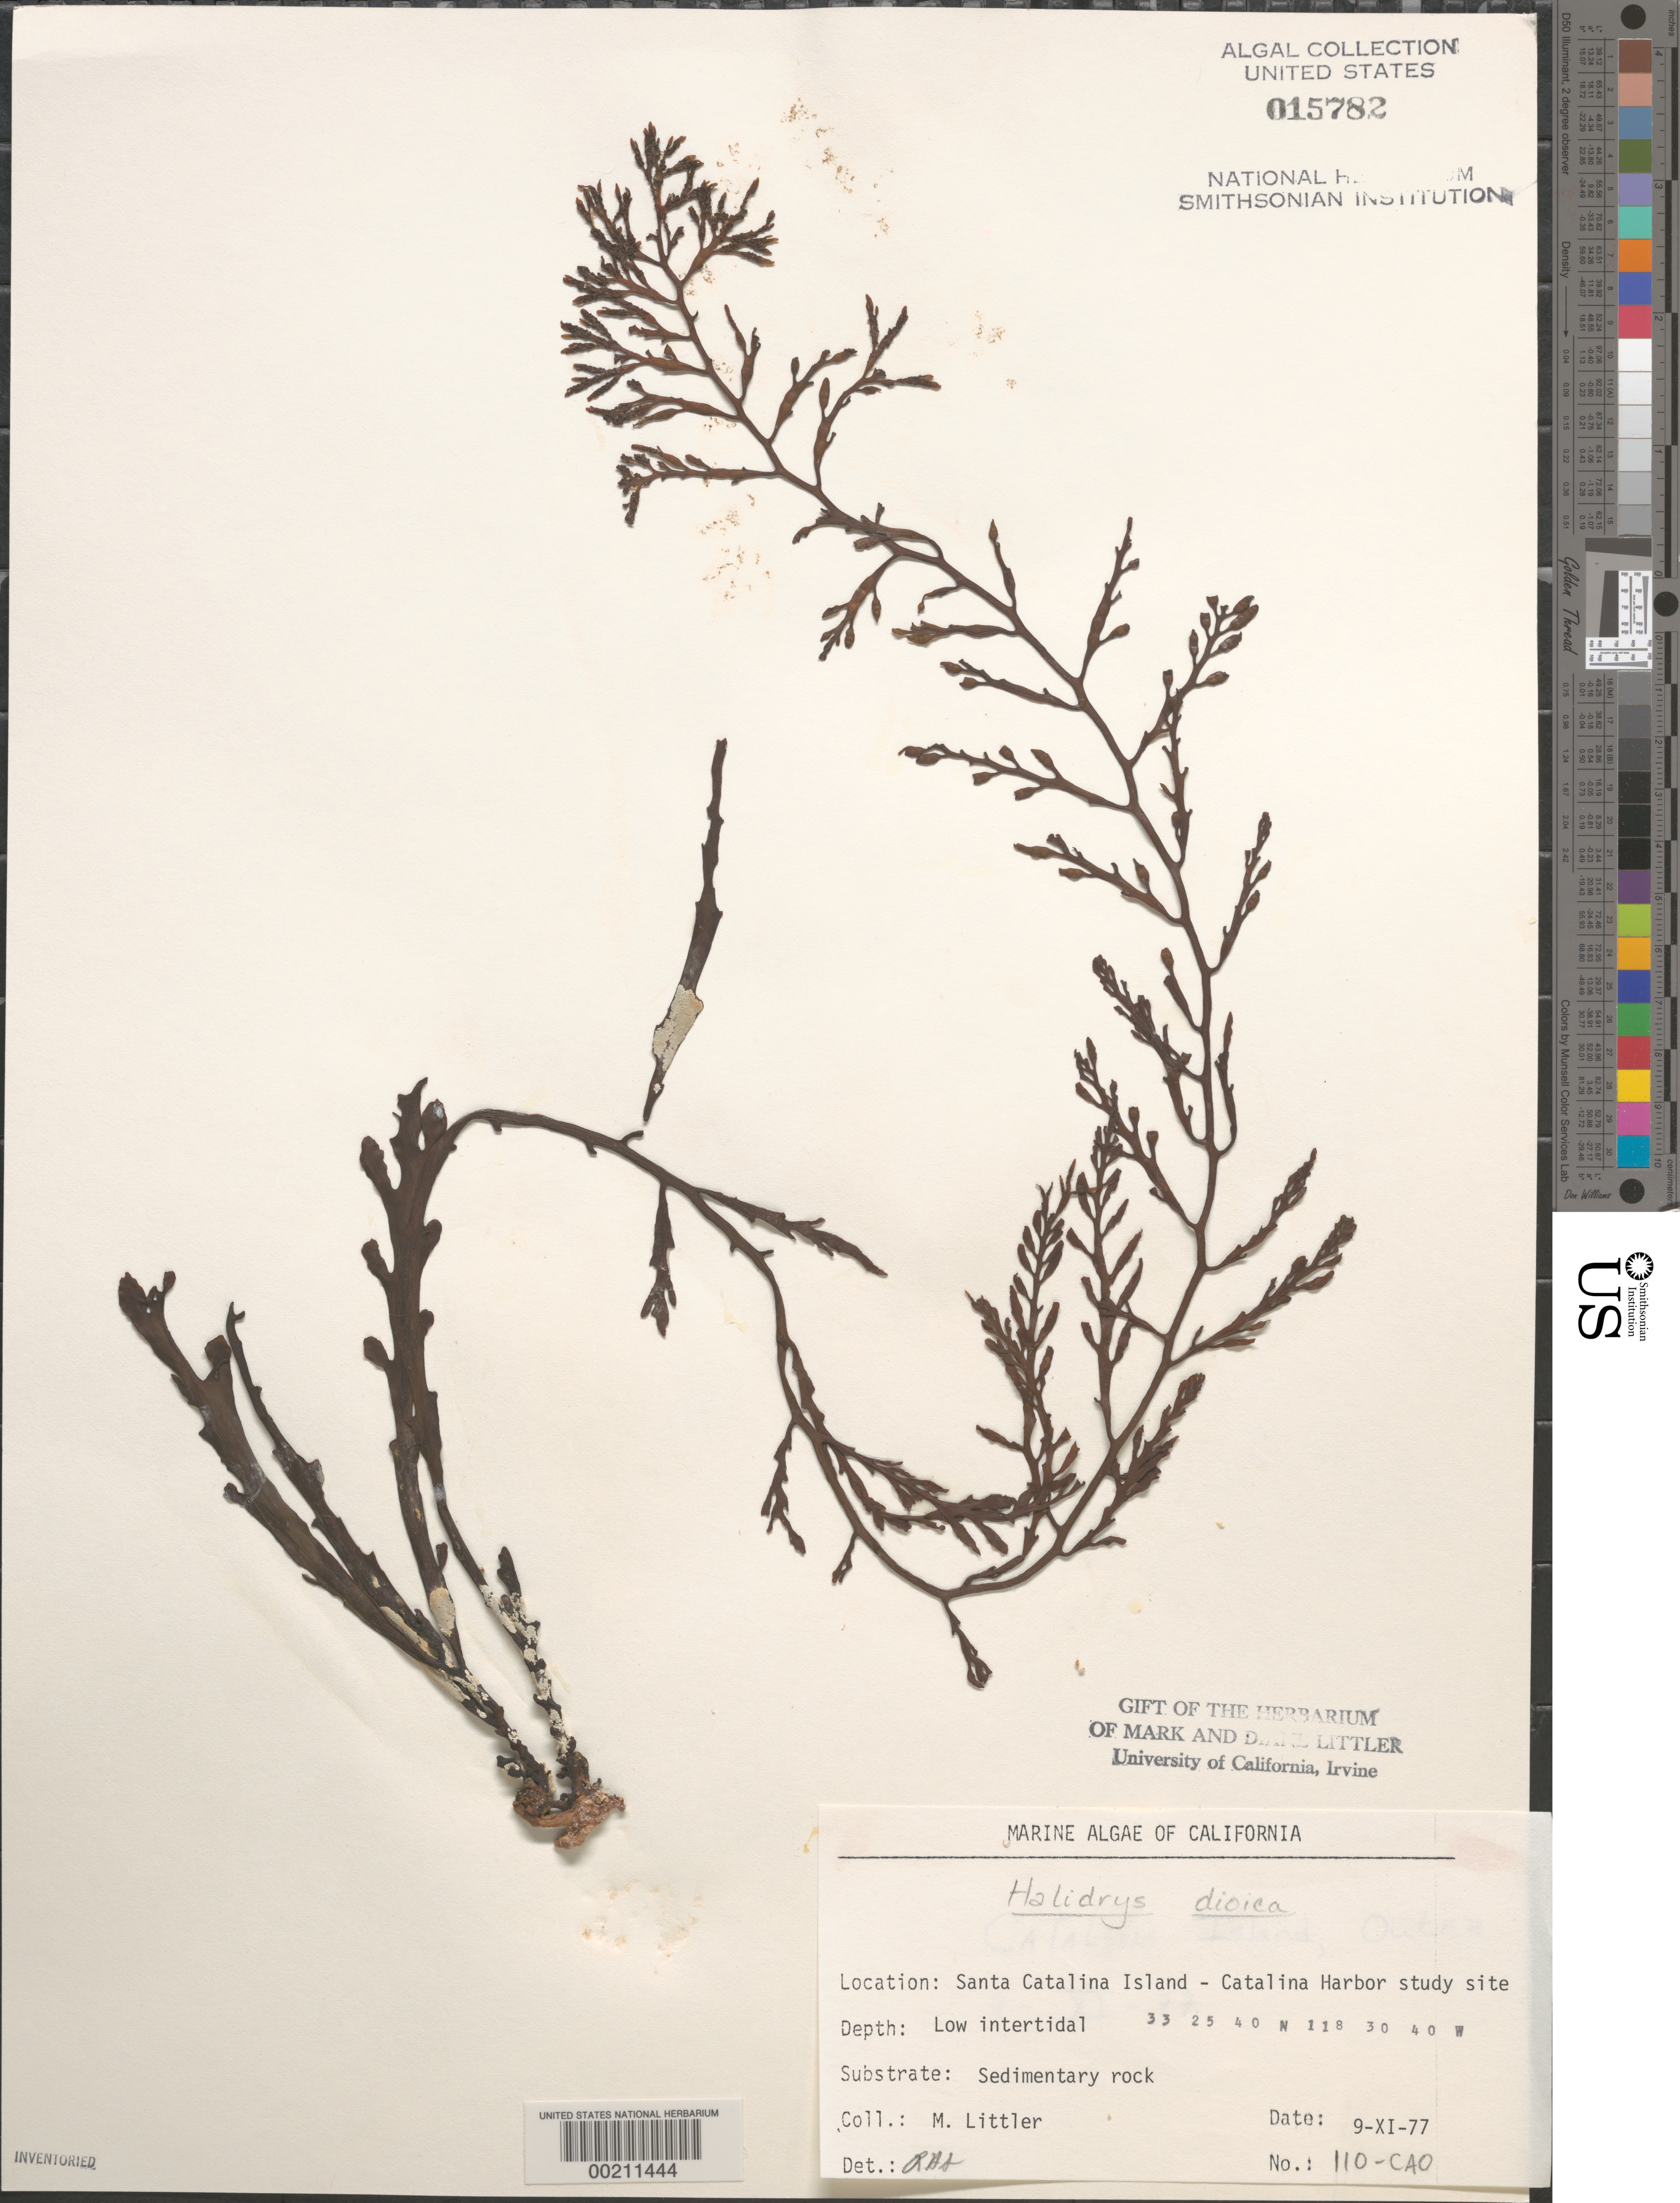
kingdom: Chromista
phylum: Ochrophyta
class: Phaeophyceae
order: Fucales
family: Sargassaceae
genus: Halidrys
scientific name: Halidrys dioica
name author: N.L. Gardner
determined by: Sims, Robert H.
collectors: M. M. Littler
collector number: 110-cao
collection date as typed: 09 Nov 1977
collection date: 1977-11-09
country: United States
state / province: California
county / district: Los Angeles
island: Santa Catalina Island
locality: Catalina Harbor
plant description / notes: BLM-SOCALBIGHT Rocky Intertidal Survey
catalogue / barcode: US 15782